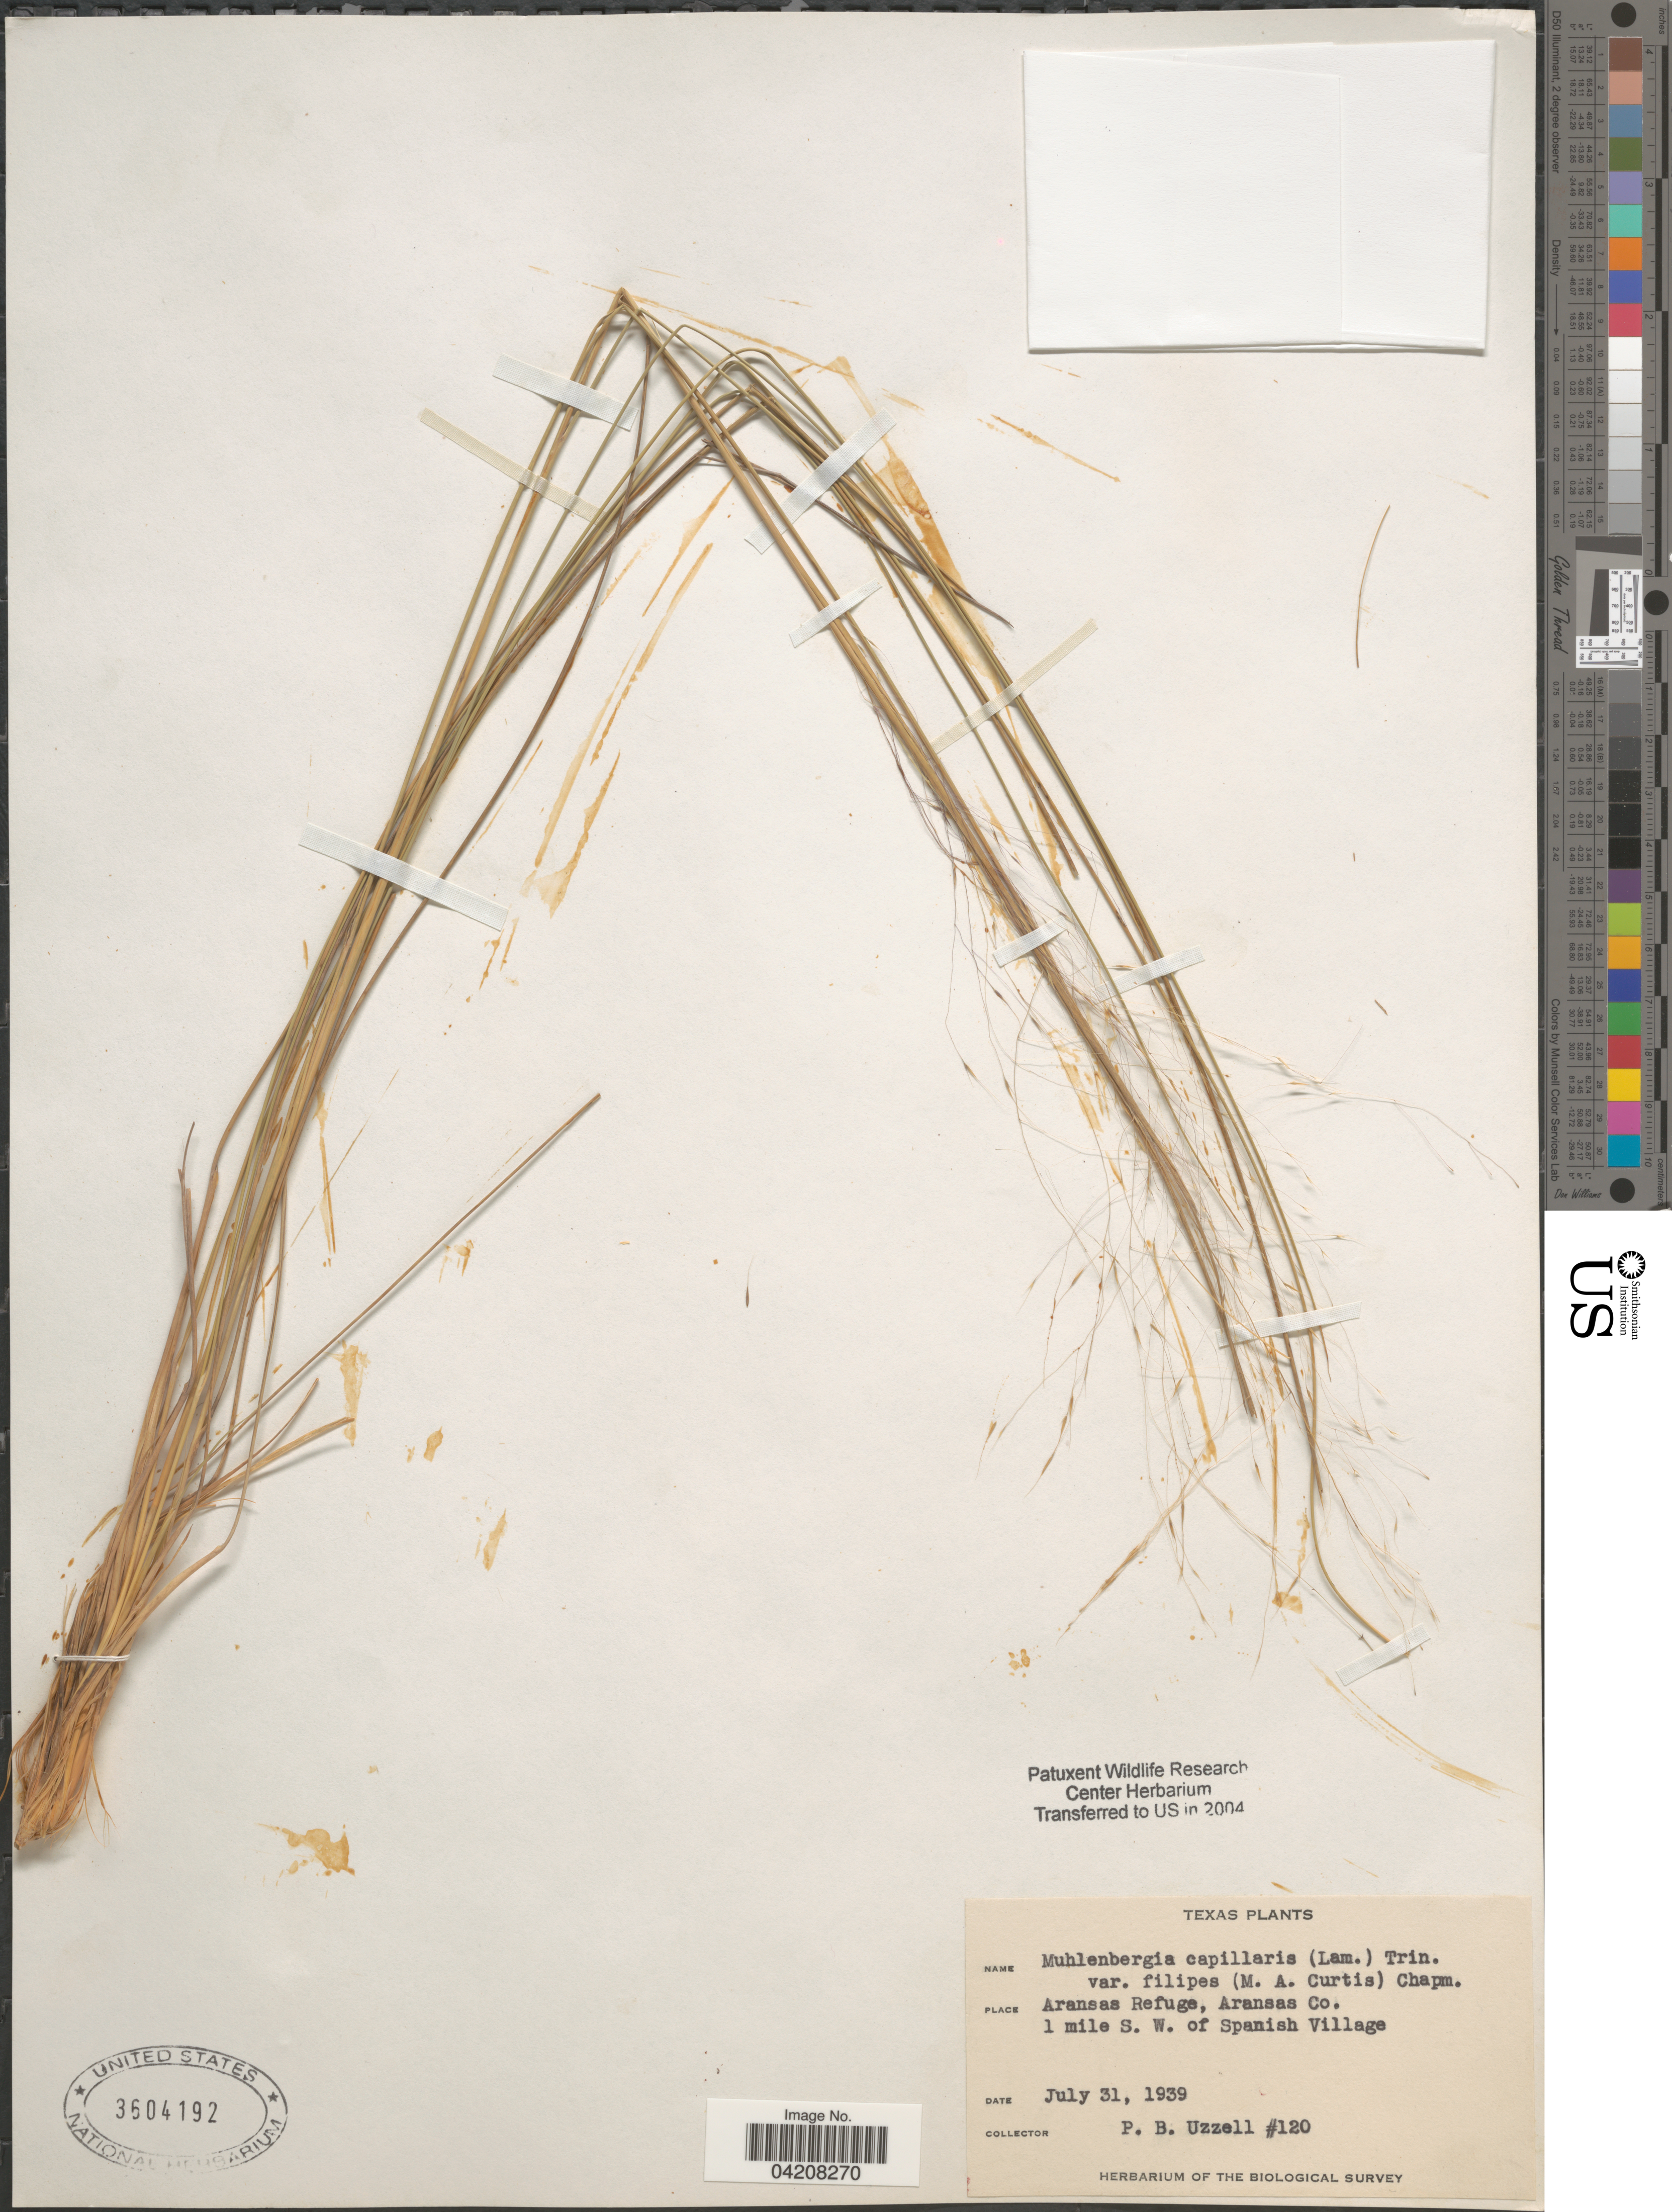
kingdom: Plantae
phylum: Tracheophyta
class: Liliopsida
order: Poales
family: Poaceae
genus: Muhlenbergia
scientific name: Muhlenbergia capillaris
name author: (Lam.) Trin.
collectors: P. Uzzell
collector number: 120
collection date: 1939-07-31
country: United States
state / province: Texas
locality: Aransas Refuge, Aransas Co. 1 mile S. W. of Spanish Village. Biological Survey.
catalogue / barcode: US 3604192